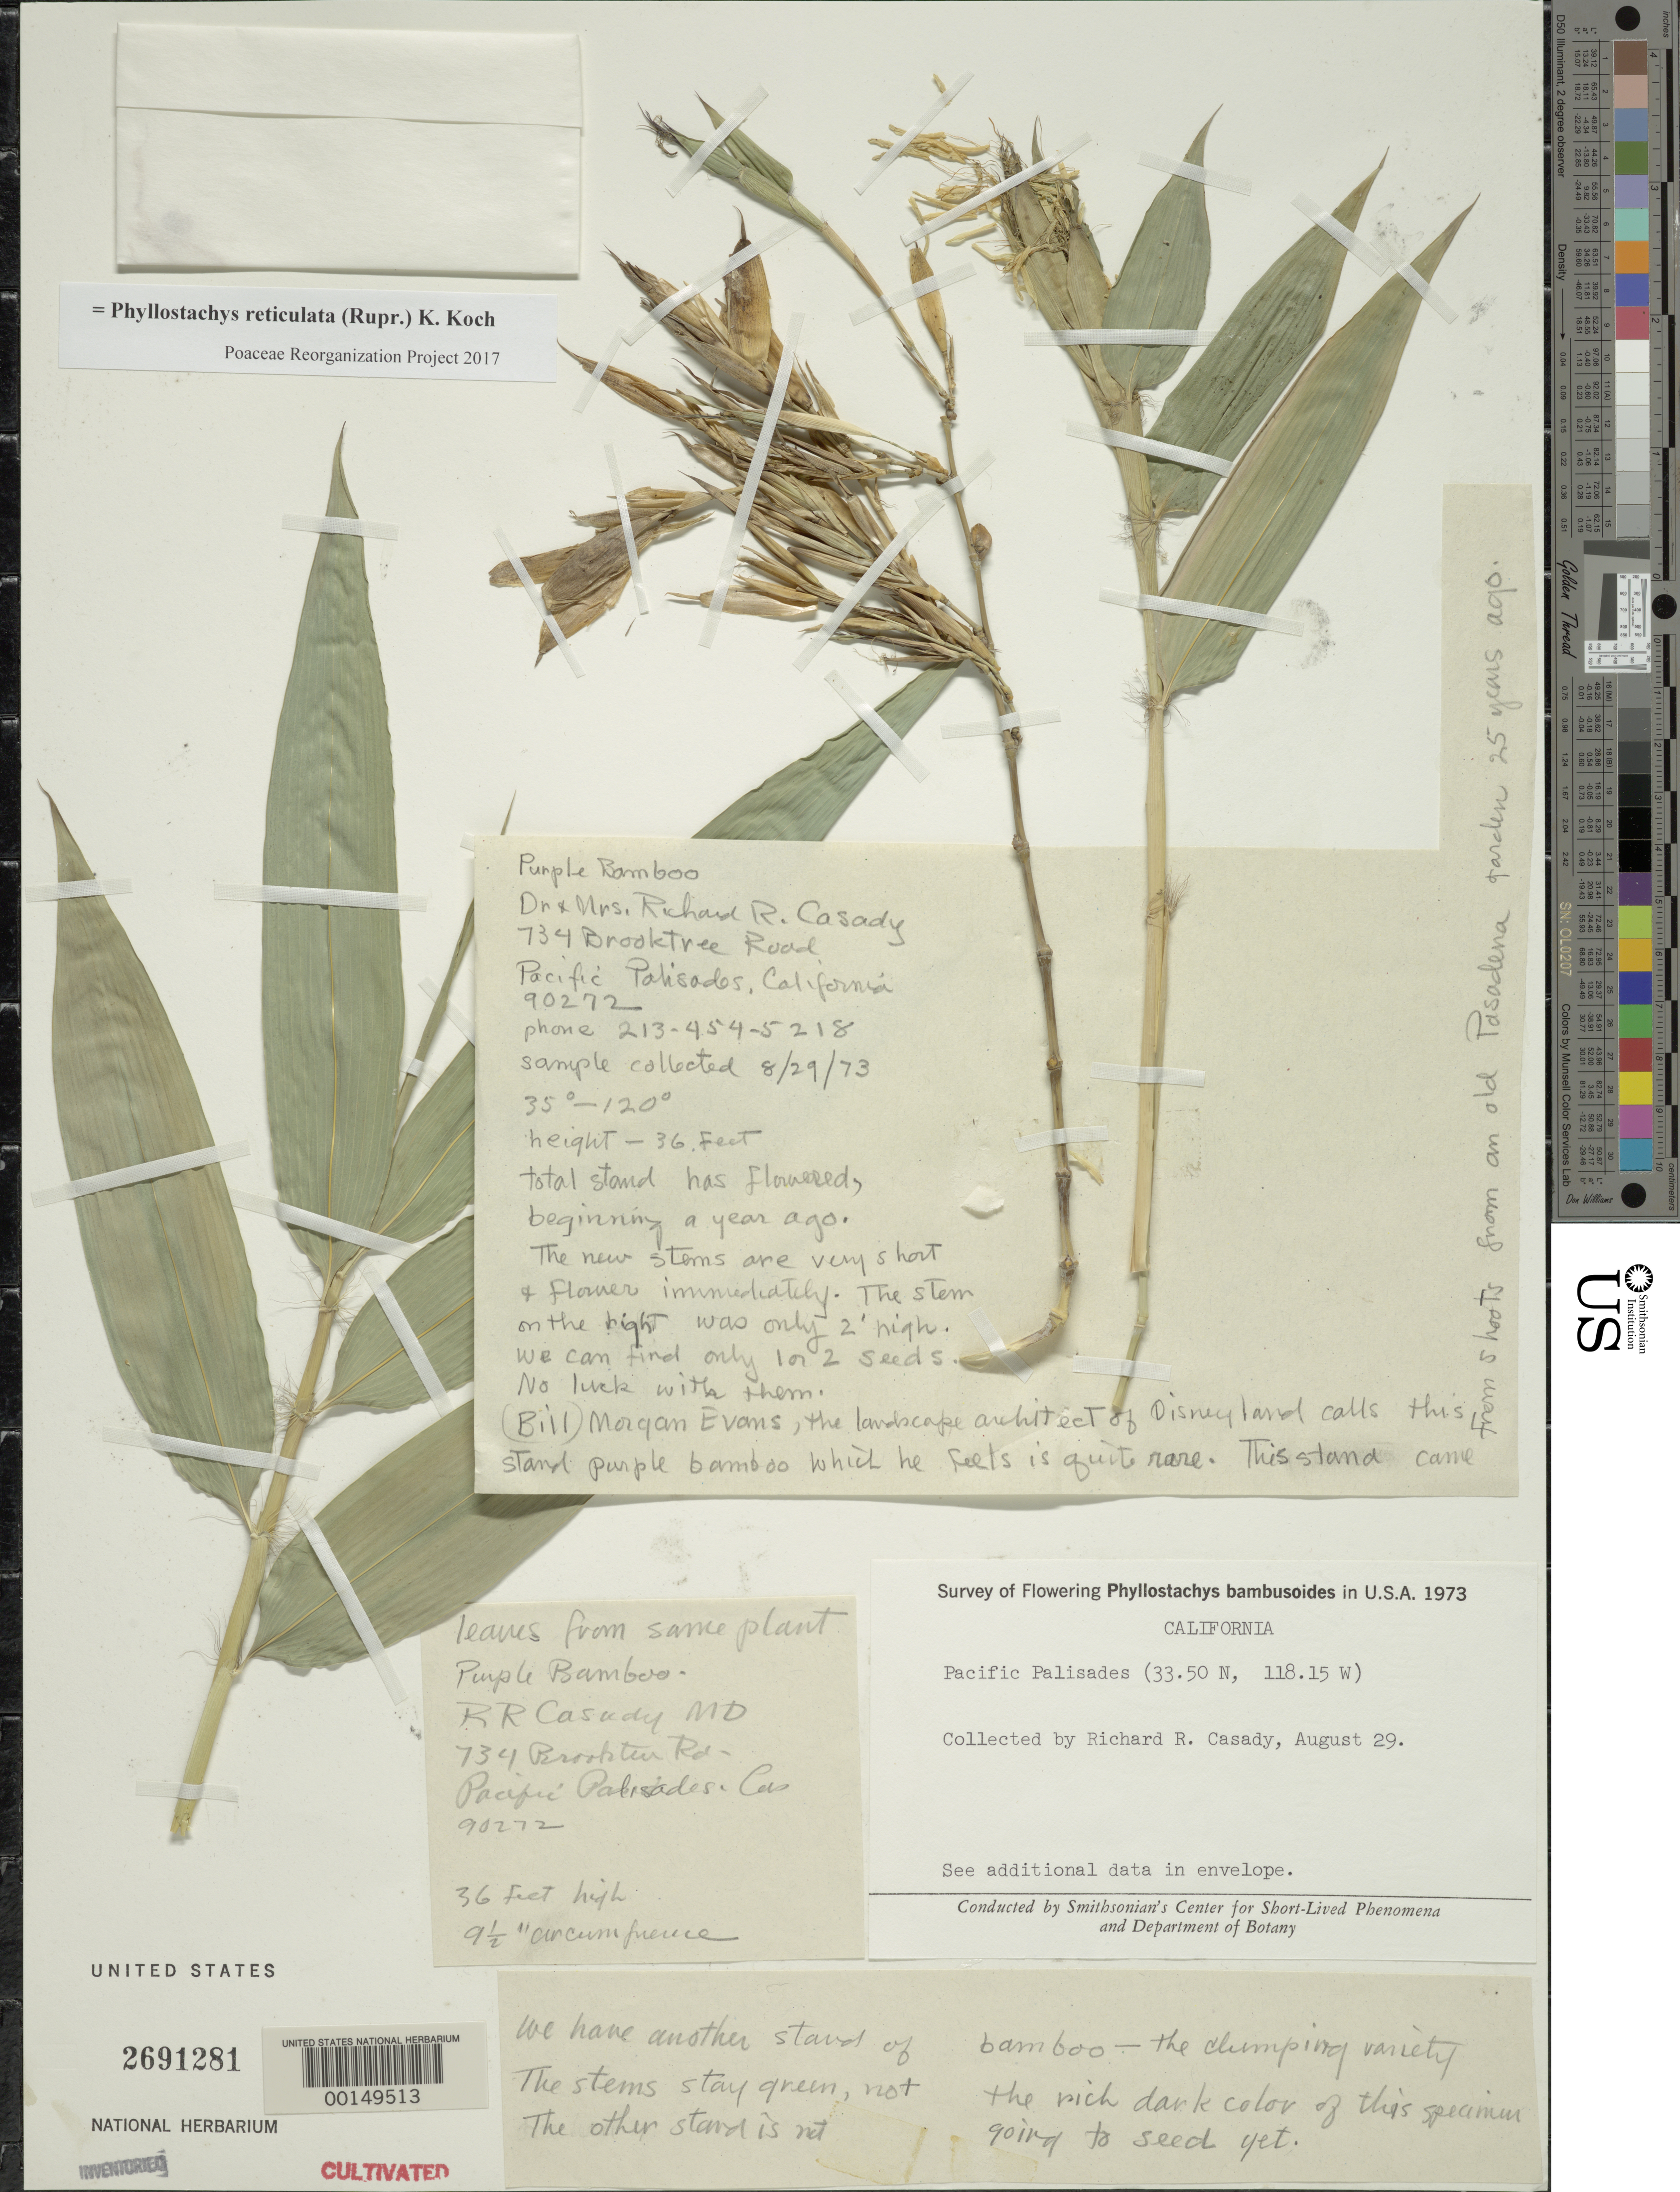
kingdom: Plantae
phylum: Tracheophyta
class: Liliopsida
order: Poales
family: Poaceae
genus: Phyllostachys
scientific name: Phyllostachys reticulata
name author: (Rupr.) K. Koch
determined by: Poaceae Reorganization Project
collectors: R. Casady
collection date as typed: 29 Aug 1973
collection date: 1973-08-29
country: United States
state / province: California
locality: Pacific palisades, lat. 33.50n: long. 118.15w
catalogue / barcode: US 2691281